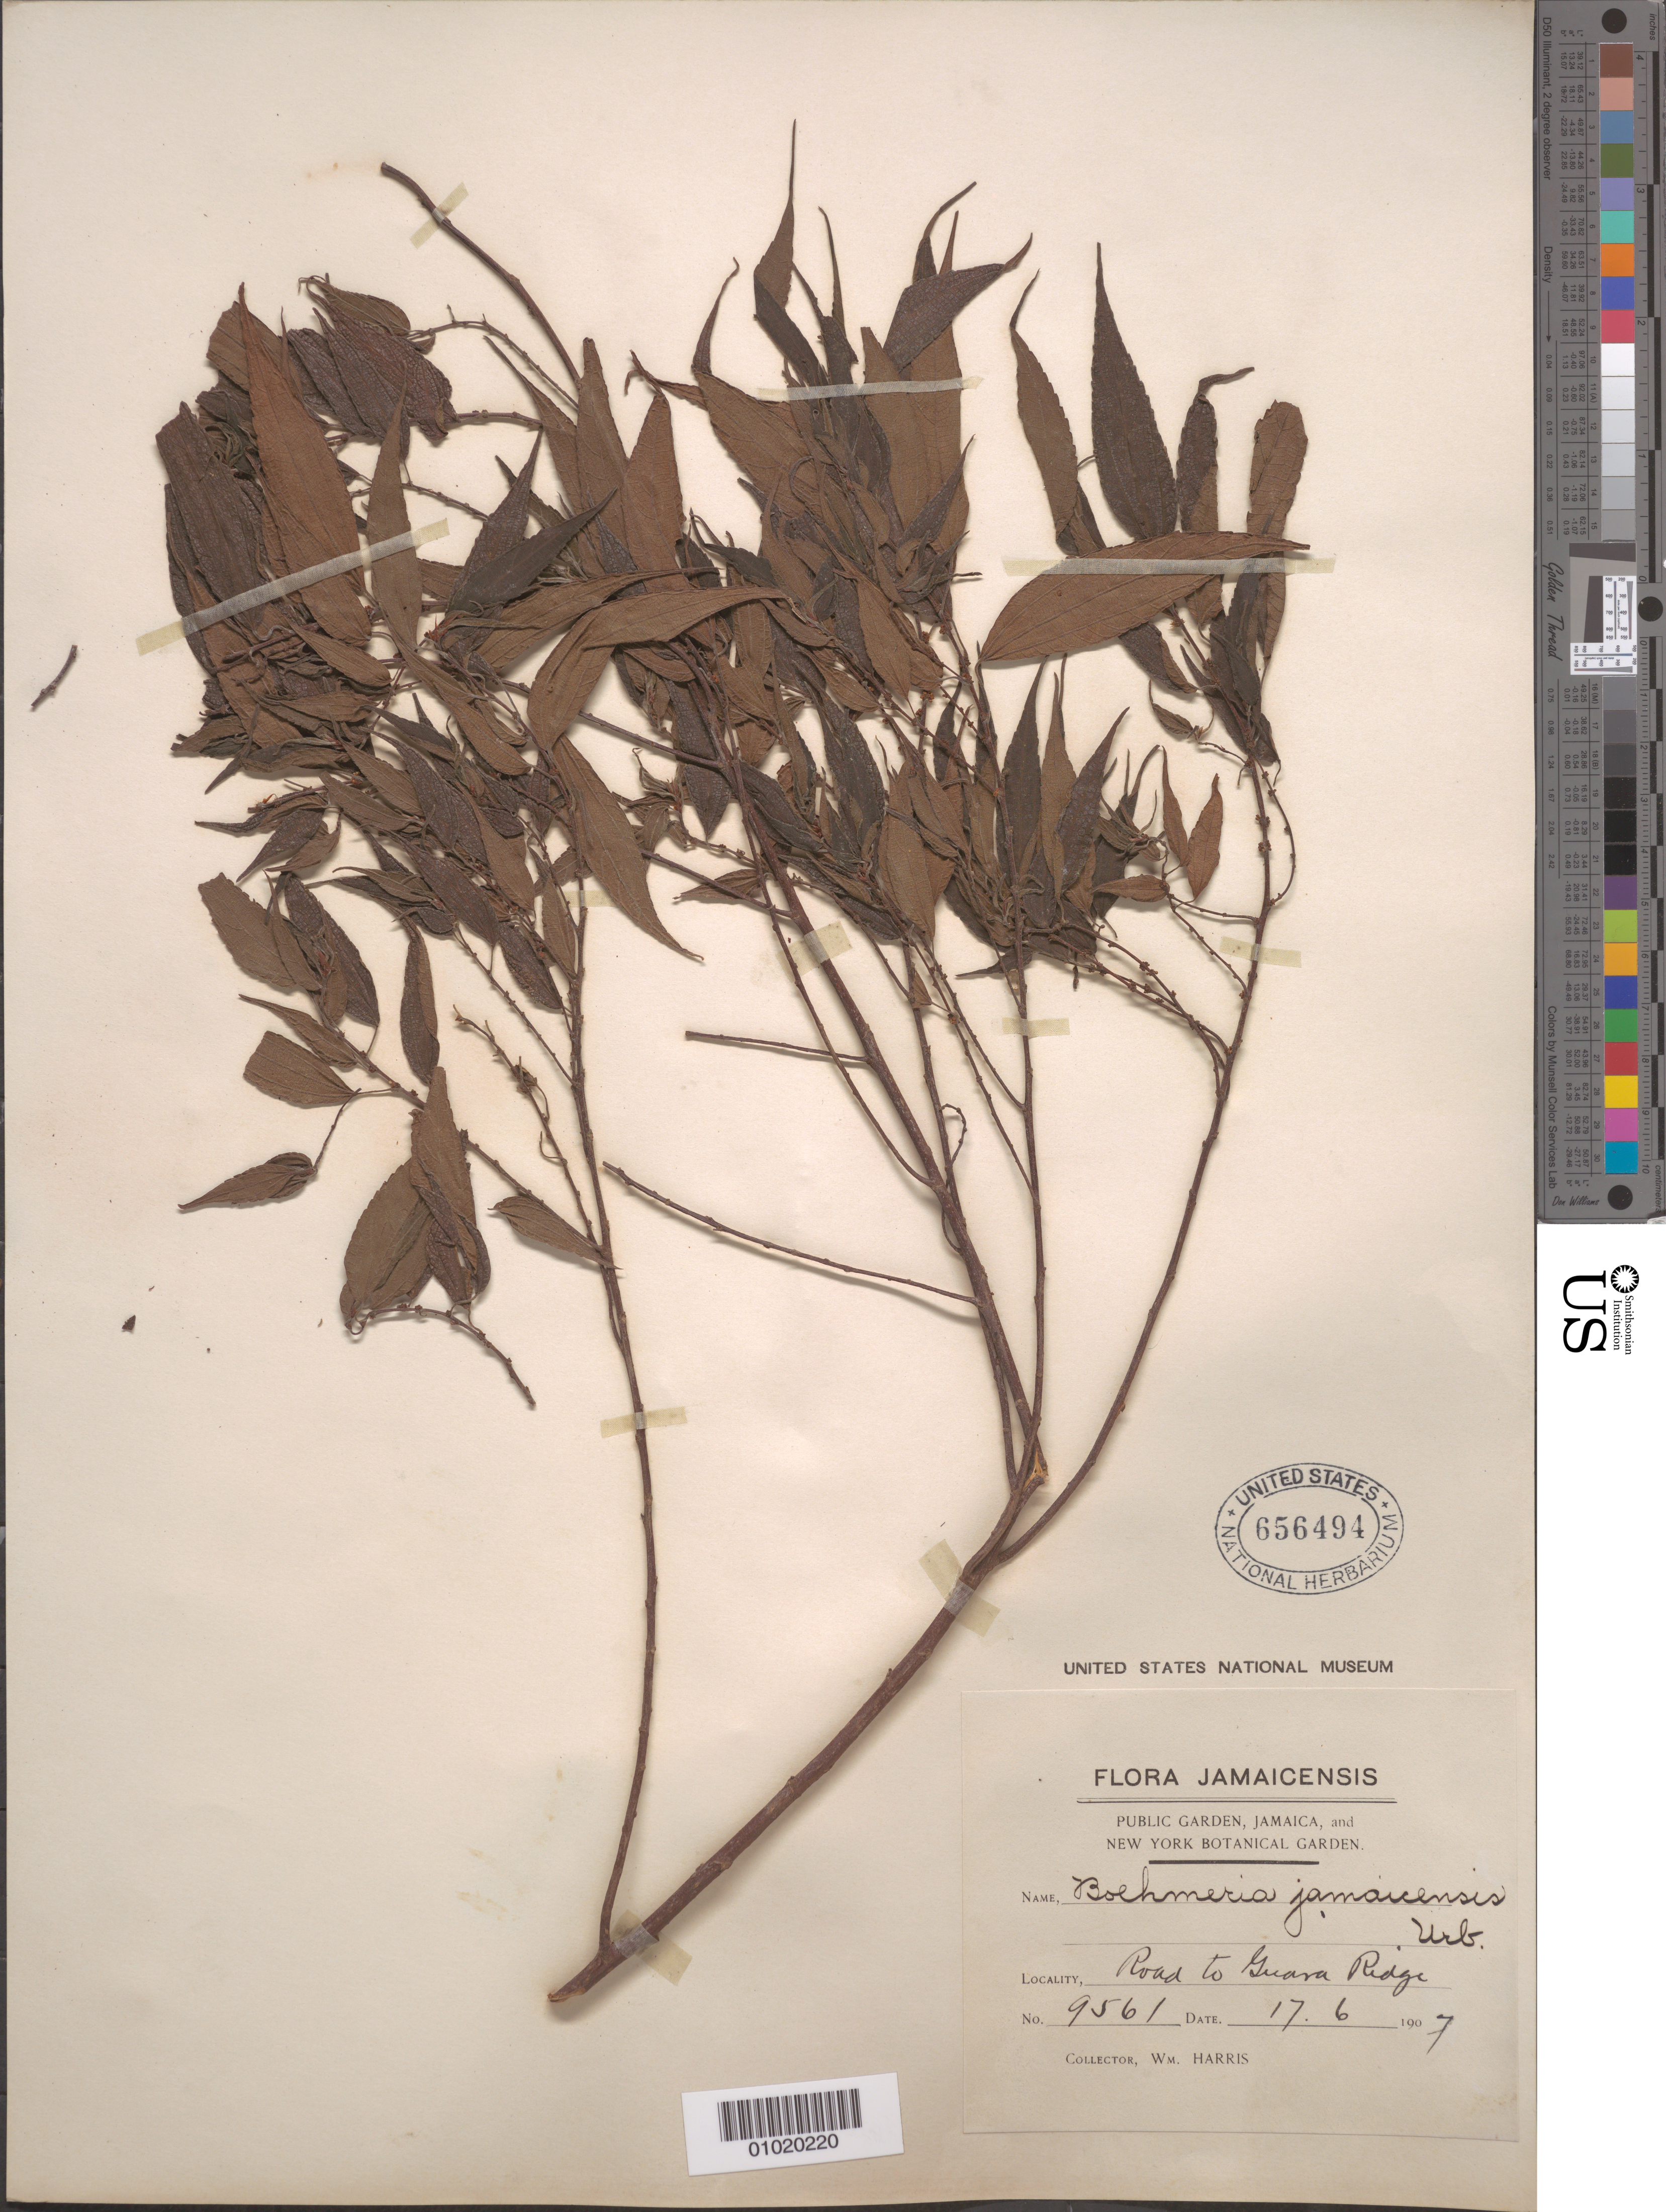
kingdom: Plantae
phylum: Tracheophyta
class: Magnoliopsida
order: Rosales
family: Urticaceae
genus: Boehmeria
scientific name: Boehmeria jamaicensis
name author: Urb.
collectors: W. Harris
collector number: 9561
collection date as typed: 17 Jun 1907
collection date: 1907-06-17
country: Jamaica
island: Jamaica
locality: Road to Guana Ridge.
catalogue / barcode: US 656494